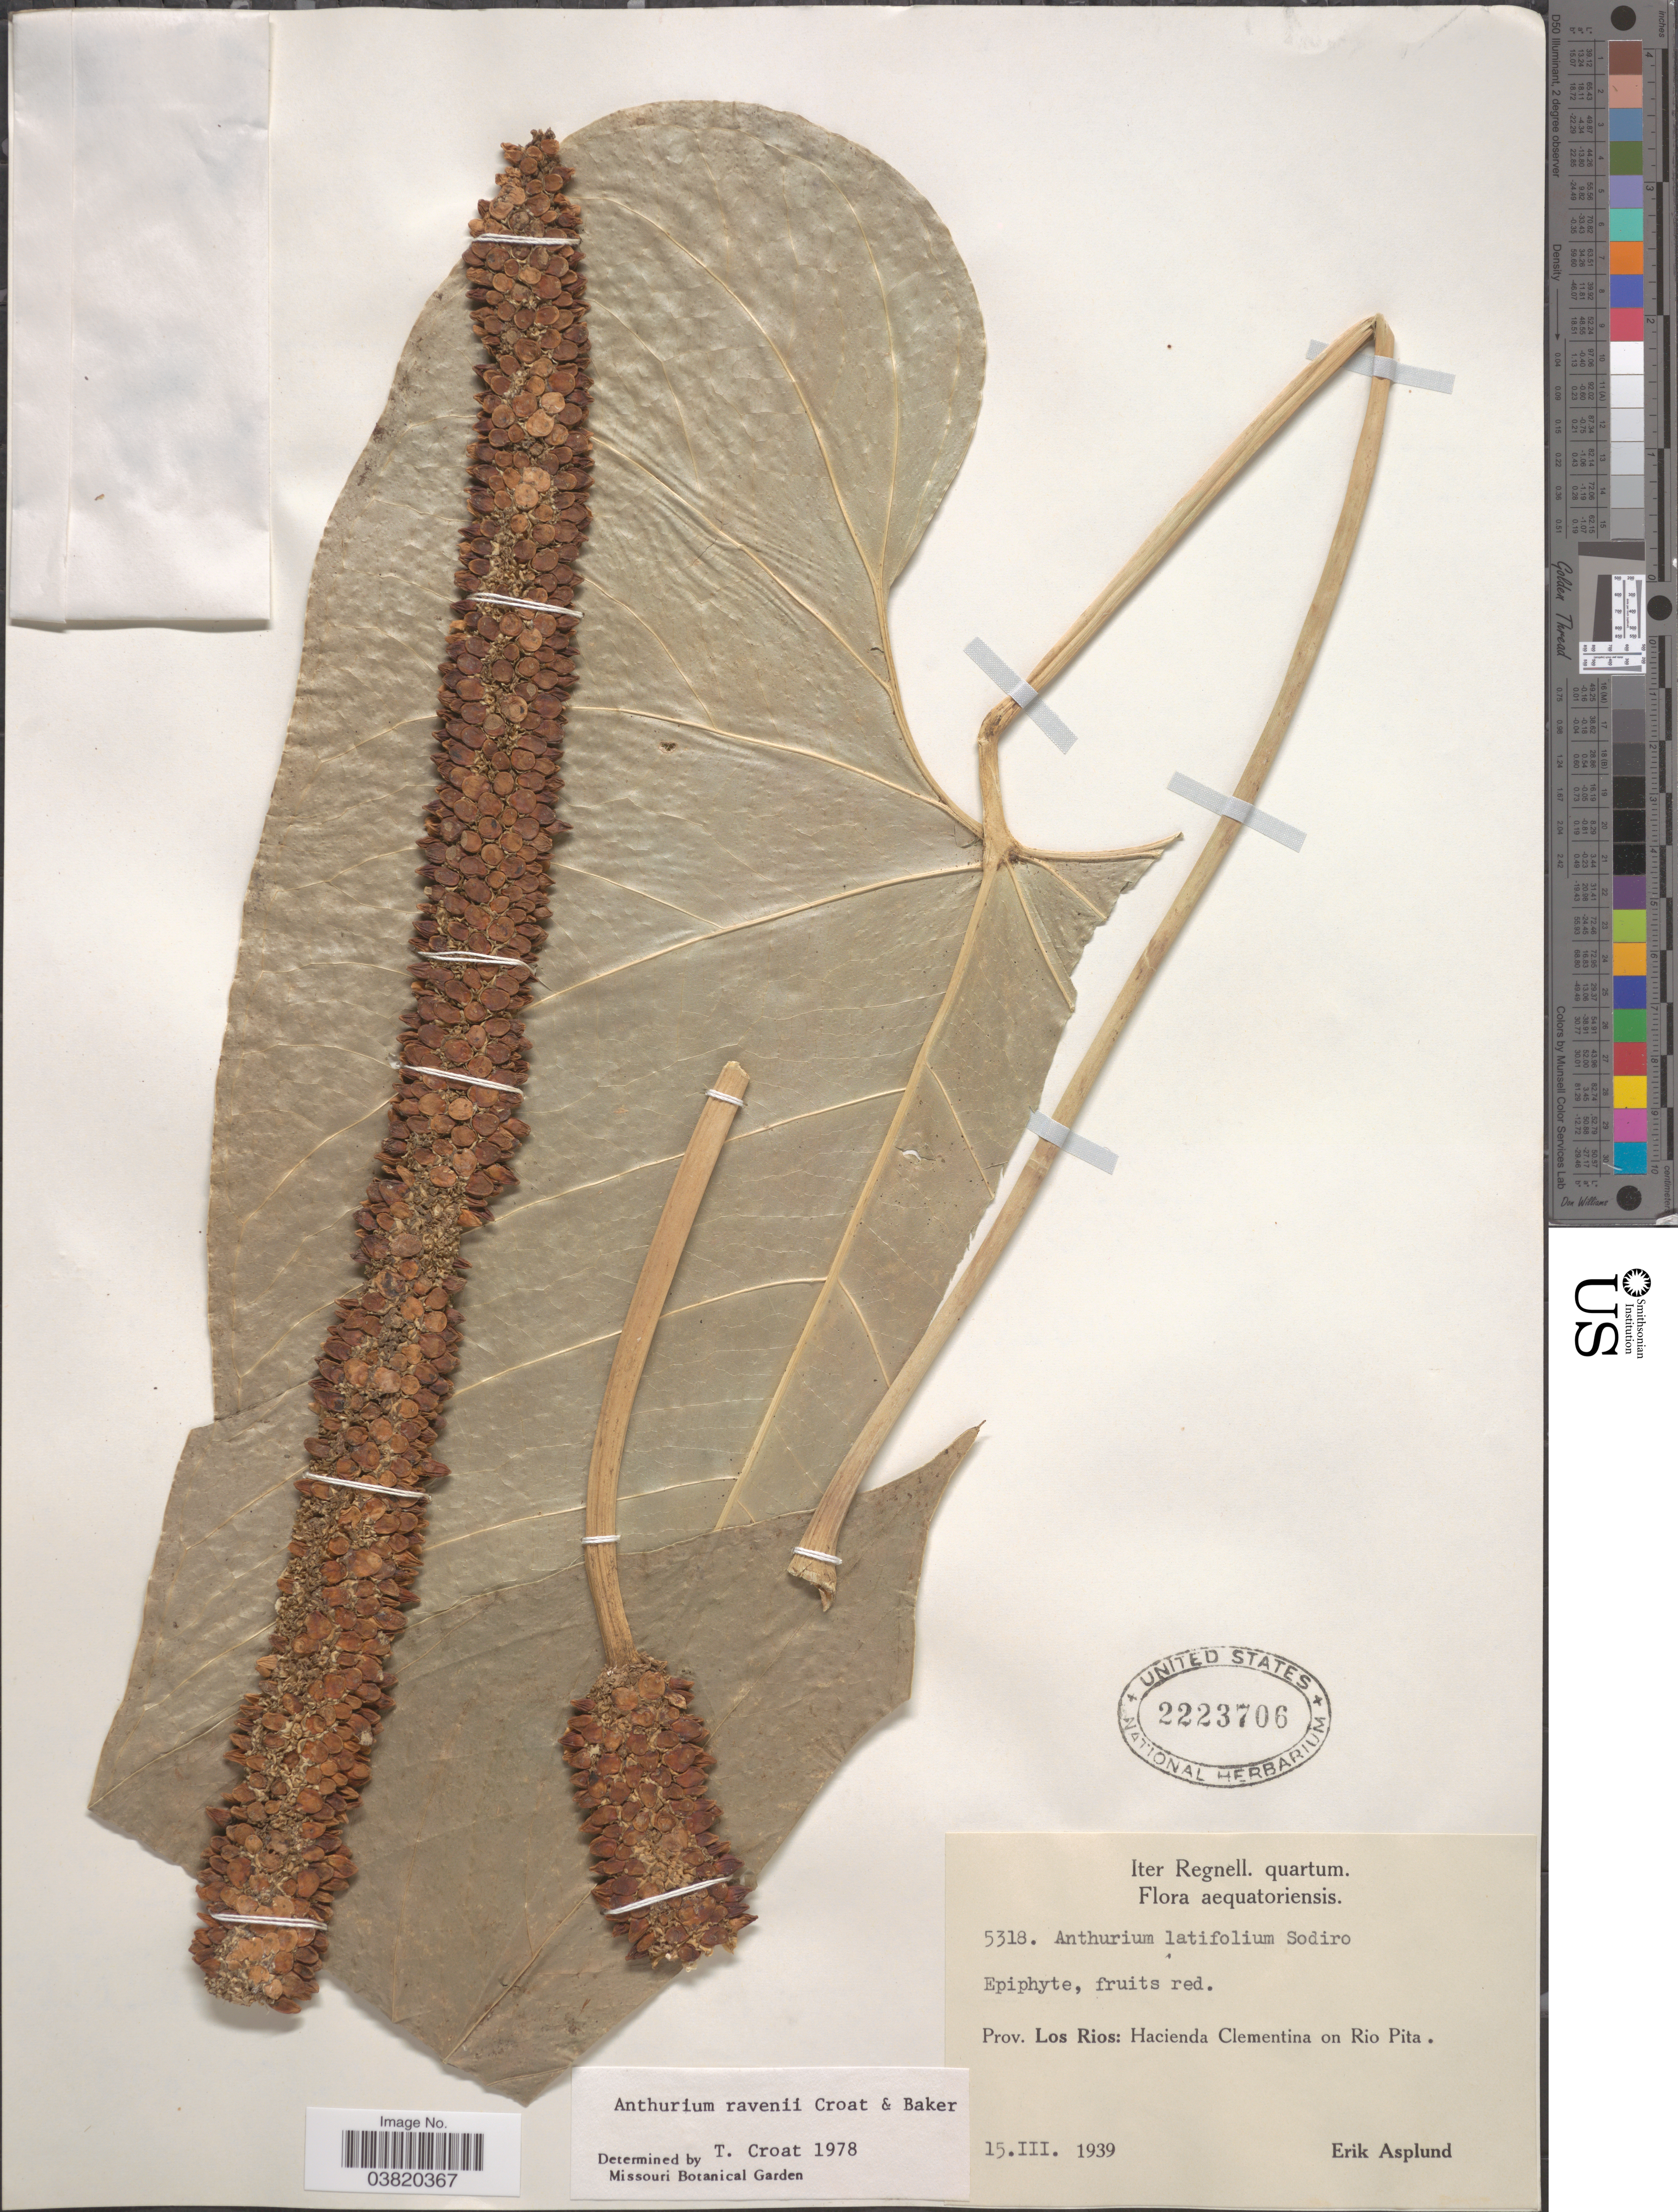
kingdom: Plantae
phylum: Tracheophyta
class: Liliopsida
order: Alismatales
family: Araceae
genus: Anthurium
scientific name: Anthurium ravenii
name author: Croat & R.A. Baker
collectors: E. Asplund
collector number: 5318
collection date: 1939-03-15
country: Ecuador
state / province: Los Ríos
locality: Aequatoriensis. Hacienda Clementina on Rio Pita.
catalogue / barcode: US 2223706